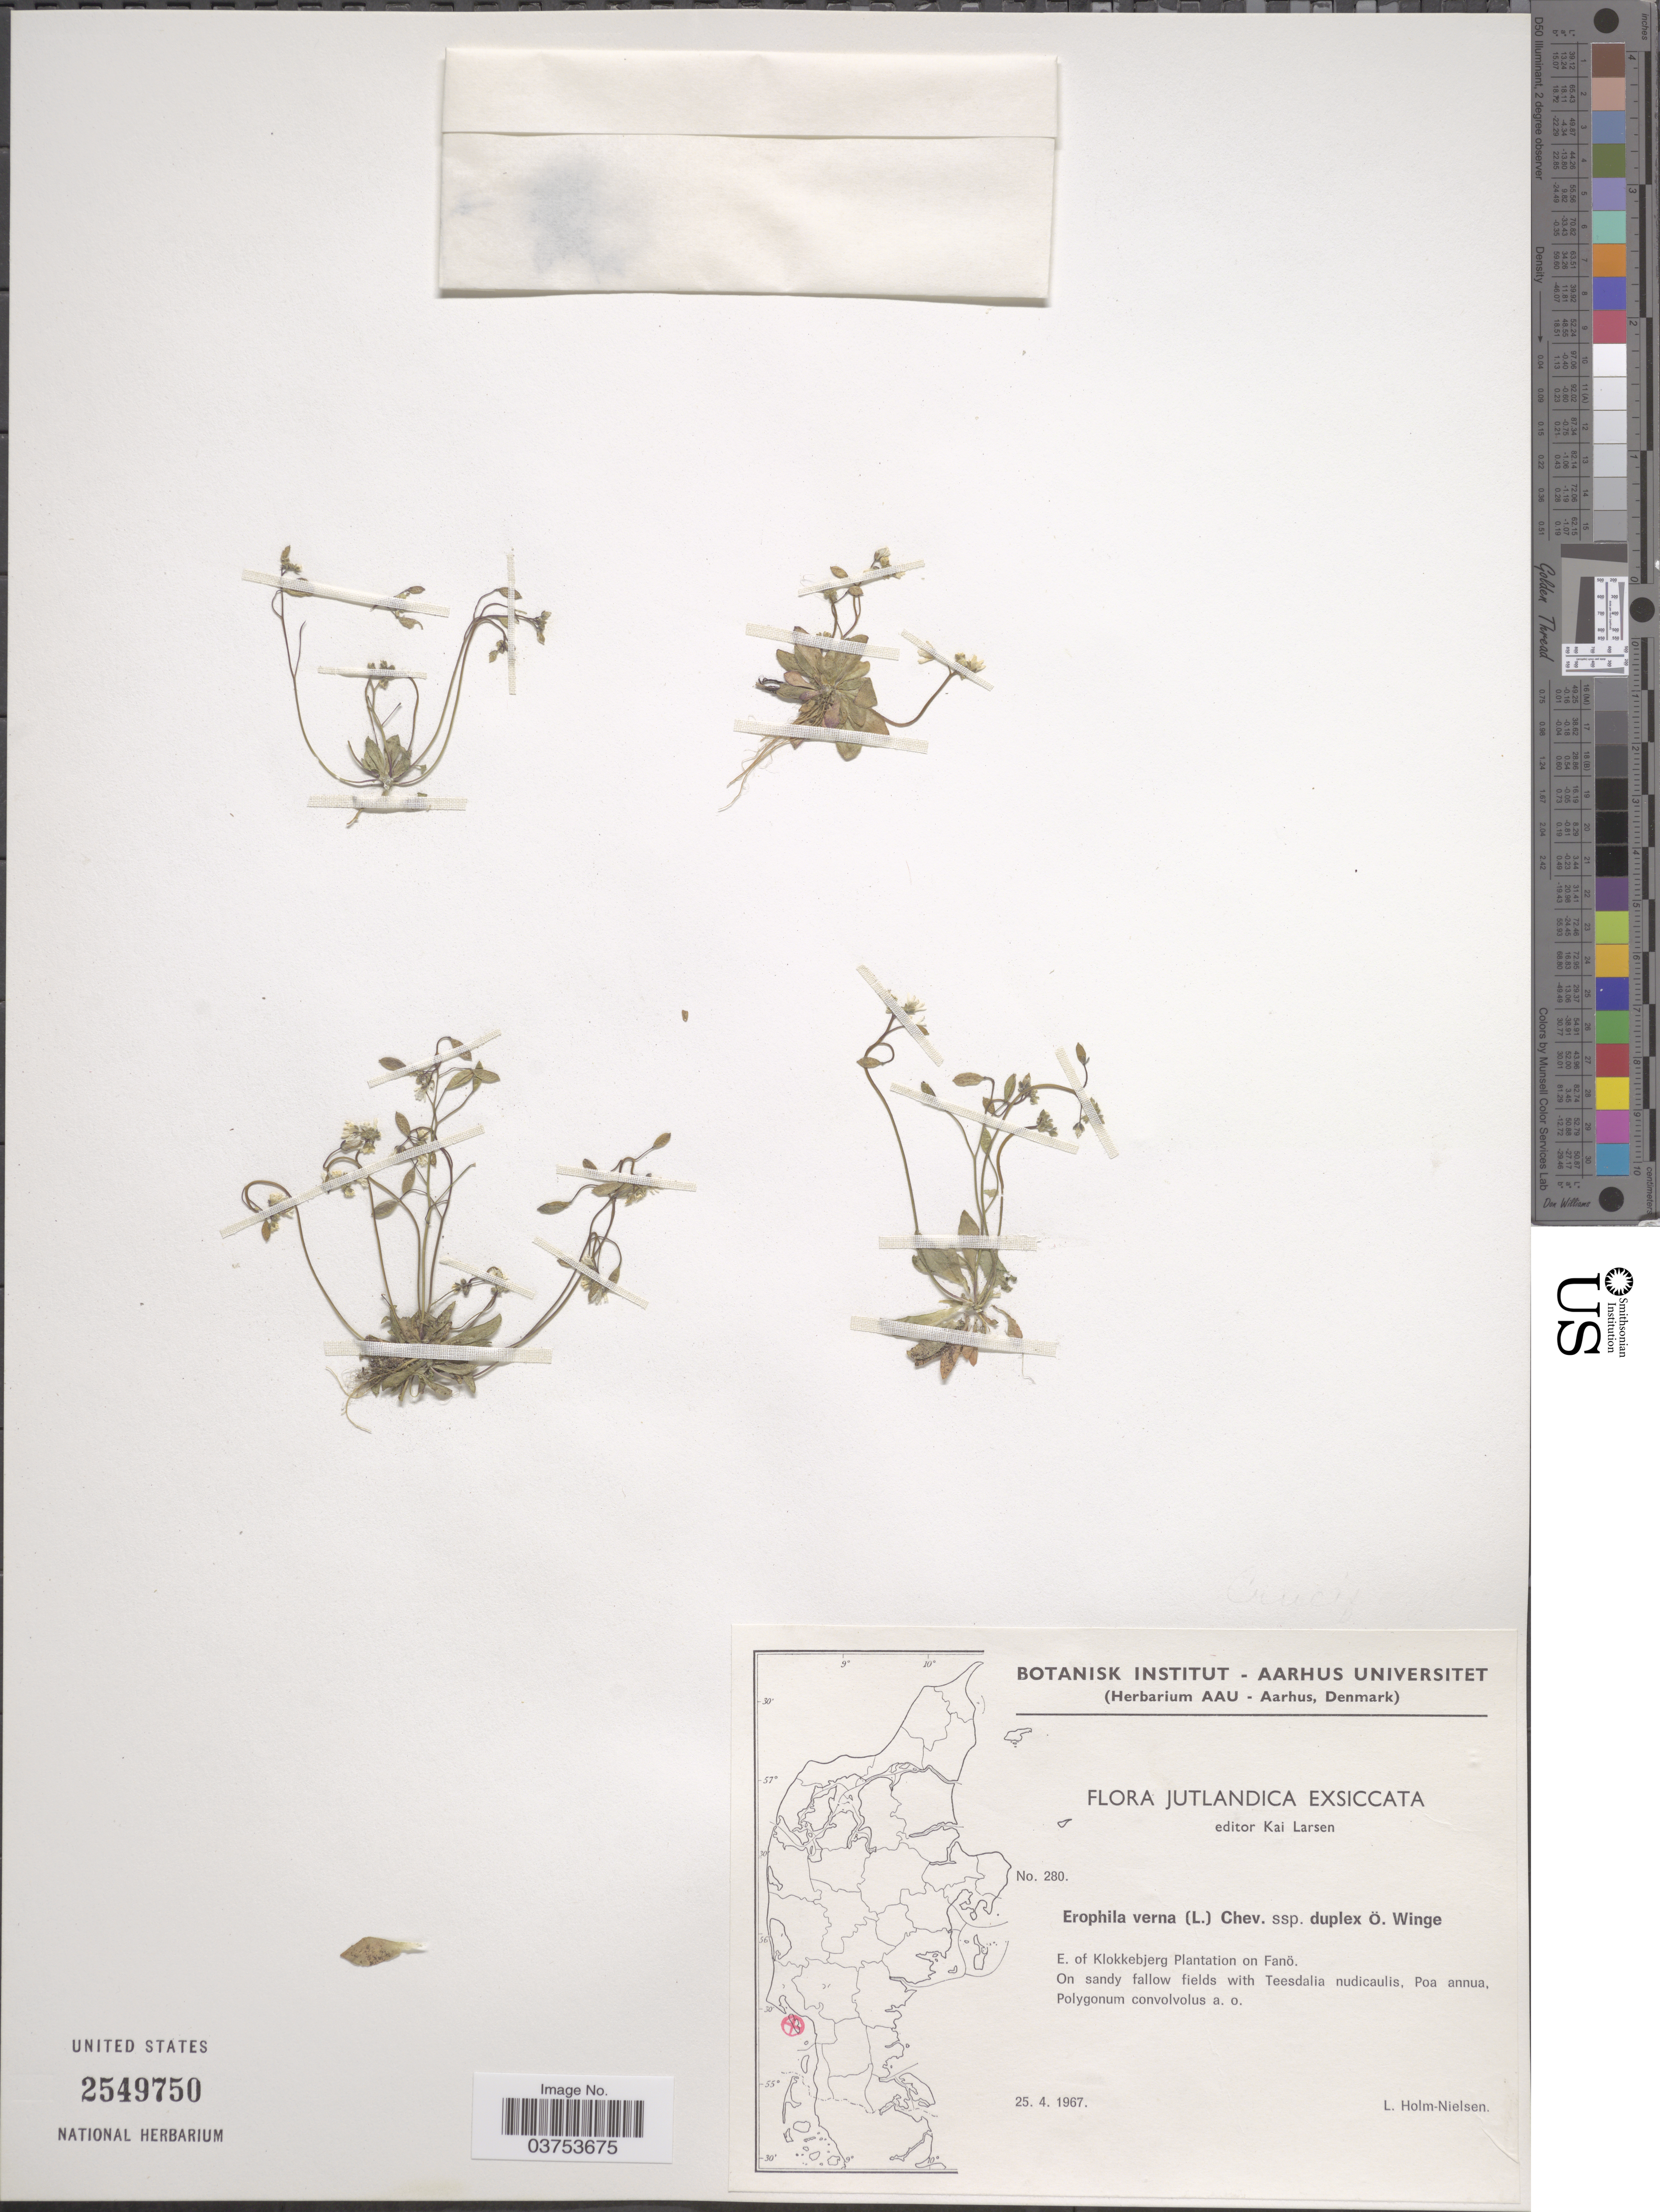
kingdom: Plantae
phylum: Tracheophyta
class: Magnoliopsida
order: Brassicales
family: Brassicaceae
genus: Erophila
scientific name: Erophila verna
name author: (L.) DC.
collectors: L. Holm-Nielsen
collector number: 280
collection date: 1967-04-25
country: Denmark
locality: Jutlandica. E. of Klokkebjerg Plantation on Fanö.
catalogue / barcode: US 2549750